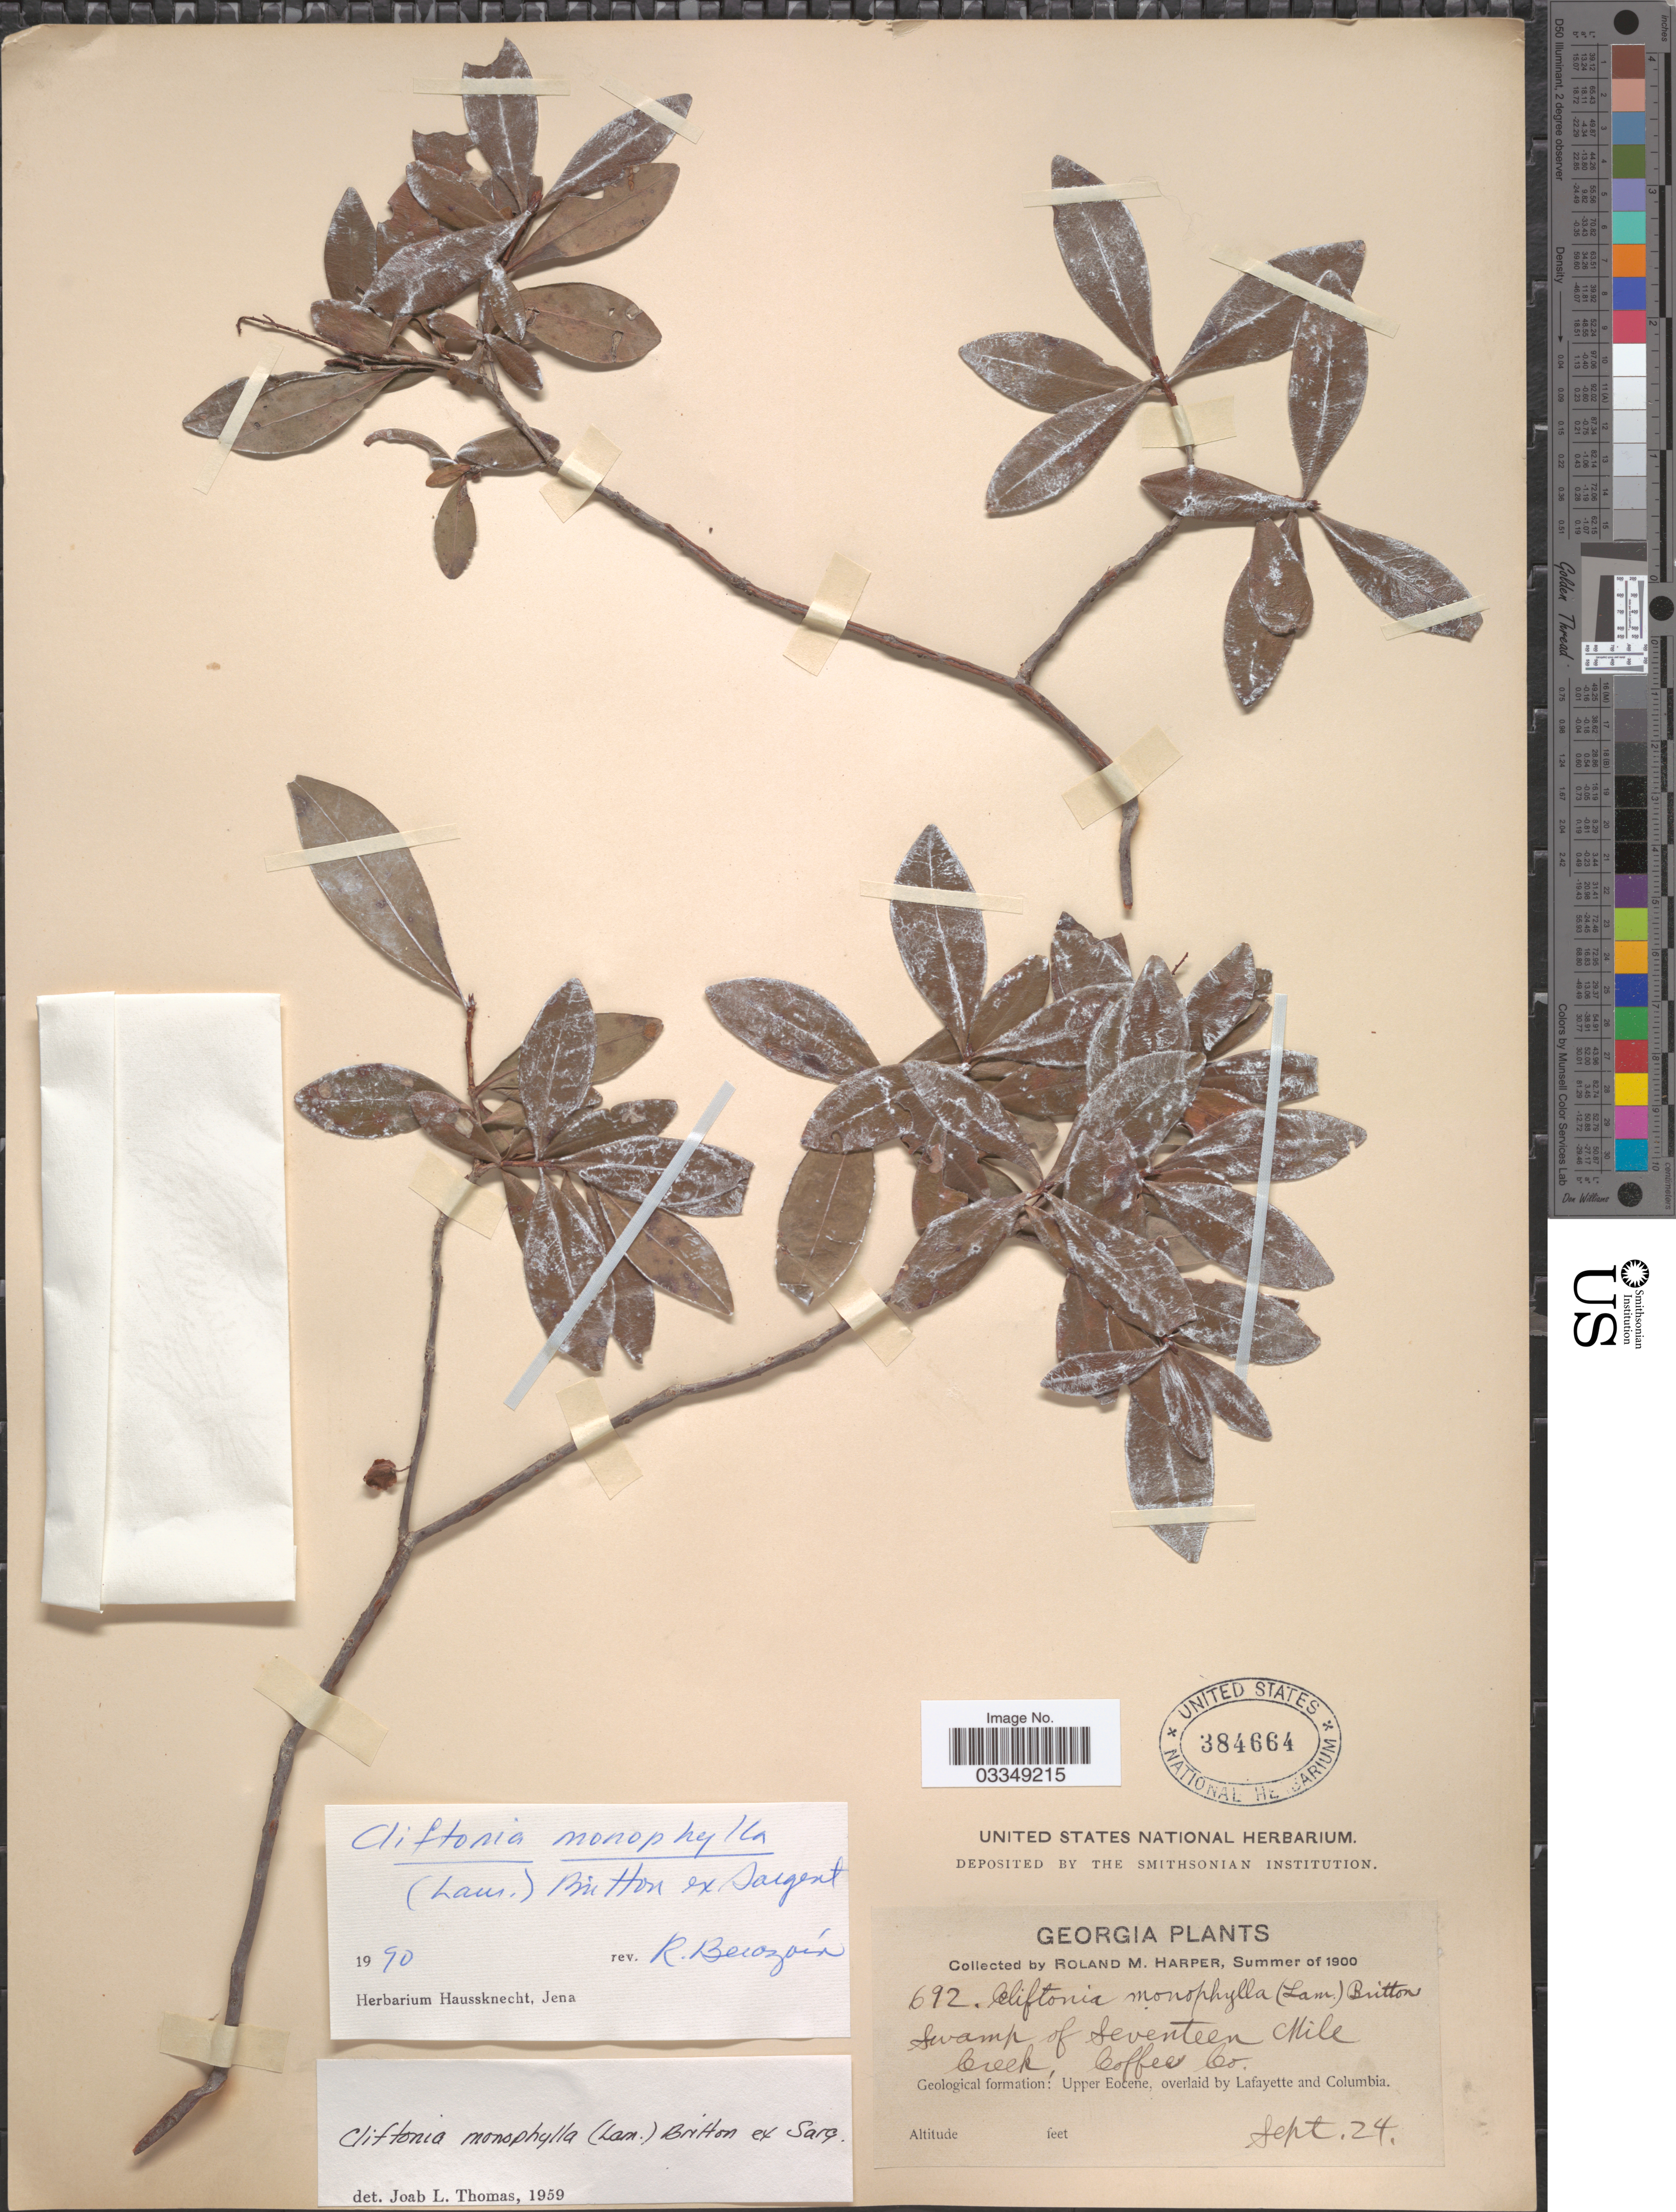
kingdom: Plantae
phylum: Tracheophyta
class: Magnoliopsida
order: Ericales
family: Cyrillaceae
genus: Cliftonia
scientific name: Cliftonia monophylla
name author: (Lam.) Britton ex Sarg.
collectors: R. M. Harper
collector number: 692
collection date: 1900-09-24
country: United States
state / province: Georgia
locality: Swamp of Seventeen Mile Creek, Coffee Co.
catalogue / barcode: US 384664